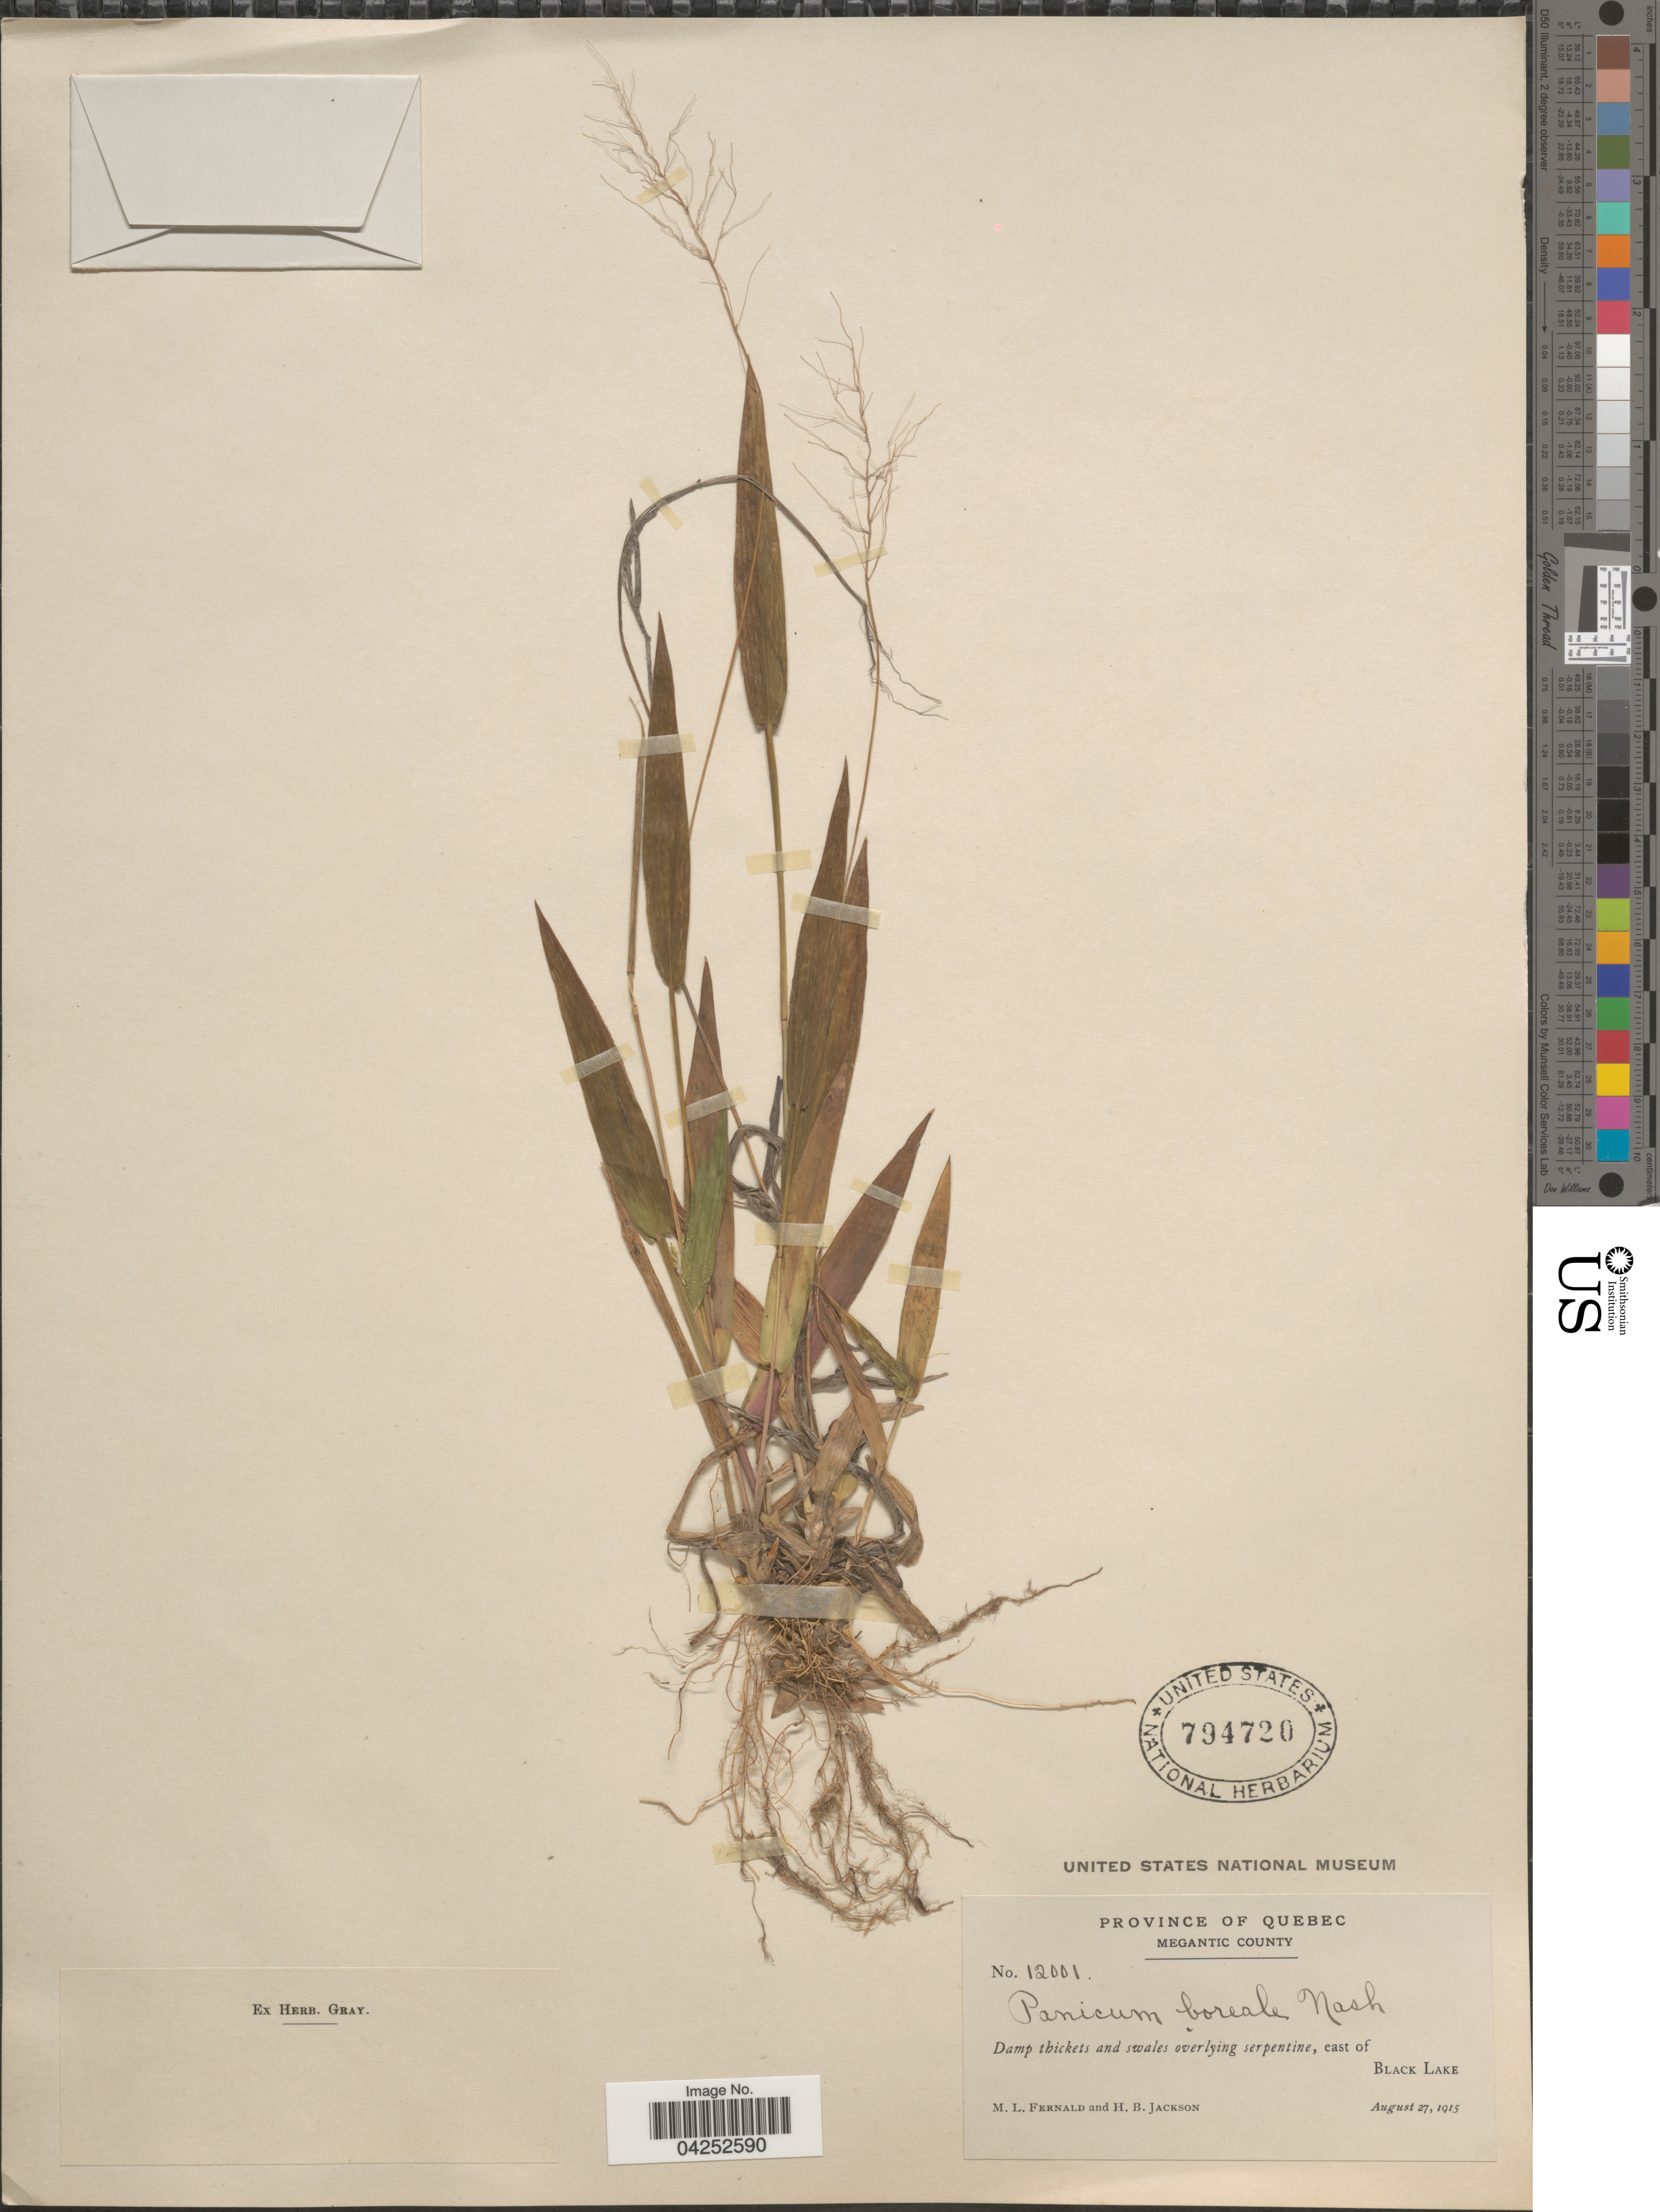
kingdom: Plantae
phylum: Tracheophyta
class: Liliopsida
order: Poales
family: Poaceae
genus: Dichanthelium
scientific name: Dichanthelium boreale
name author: (Nash) Freckmann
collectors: M. L. Fernald & H. Jackson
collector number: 12001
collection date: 1915-08-27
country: Canada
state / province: Quebec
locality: Megantic County. Damp thickets and swales overlying serpentine, east of Black Lake.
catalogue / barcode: US 794720